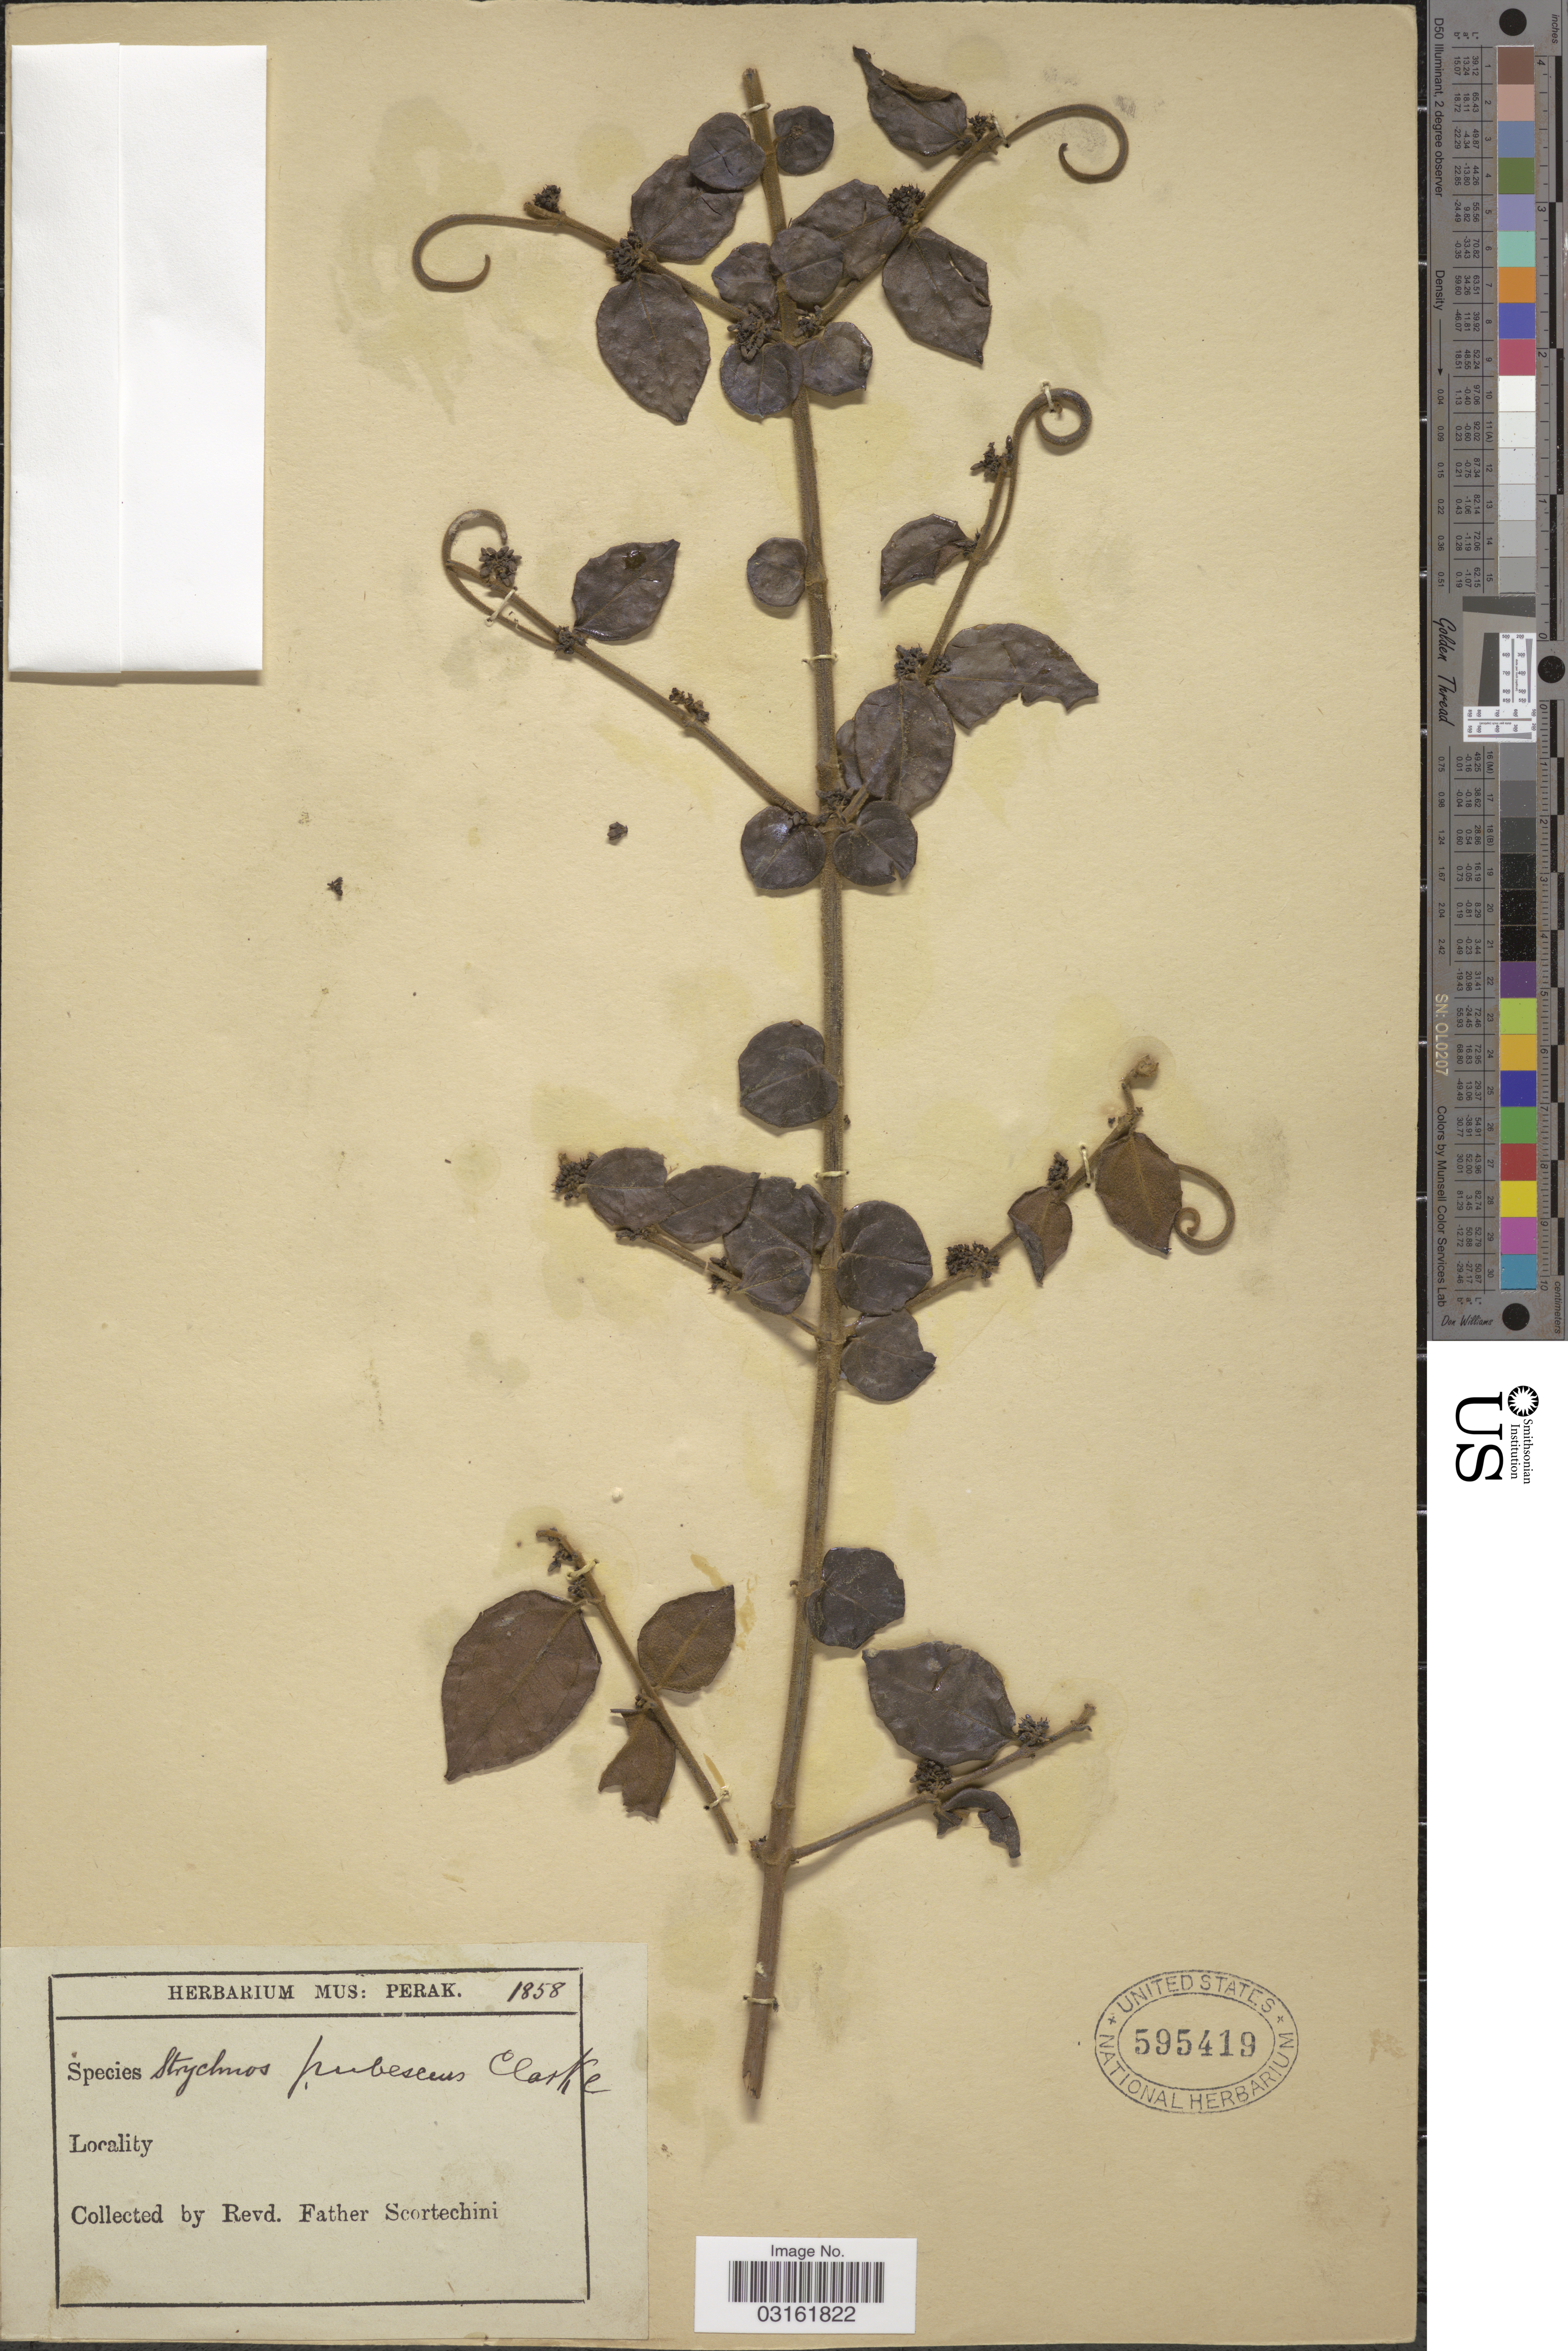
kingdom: Plantae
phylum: Tracheophyta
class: Magnoliopsida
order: Gentianales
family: Loganiaceae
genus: Strychnos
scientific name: Strychnos axillaris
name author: Colebr.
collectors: Fr. Scortechini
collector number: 1858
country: Malaysia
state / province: Perak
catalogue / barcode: US 595419